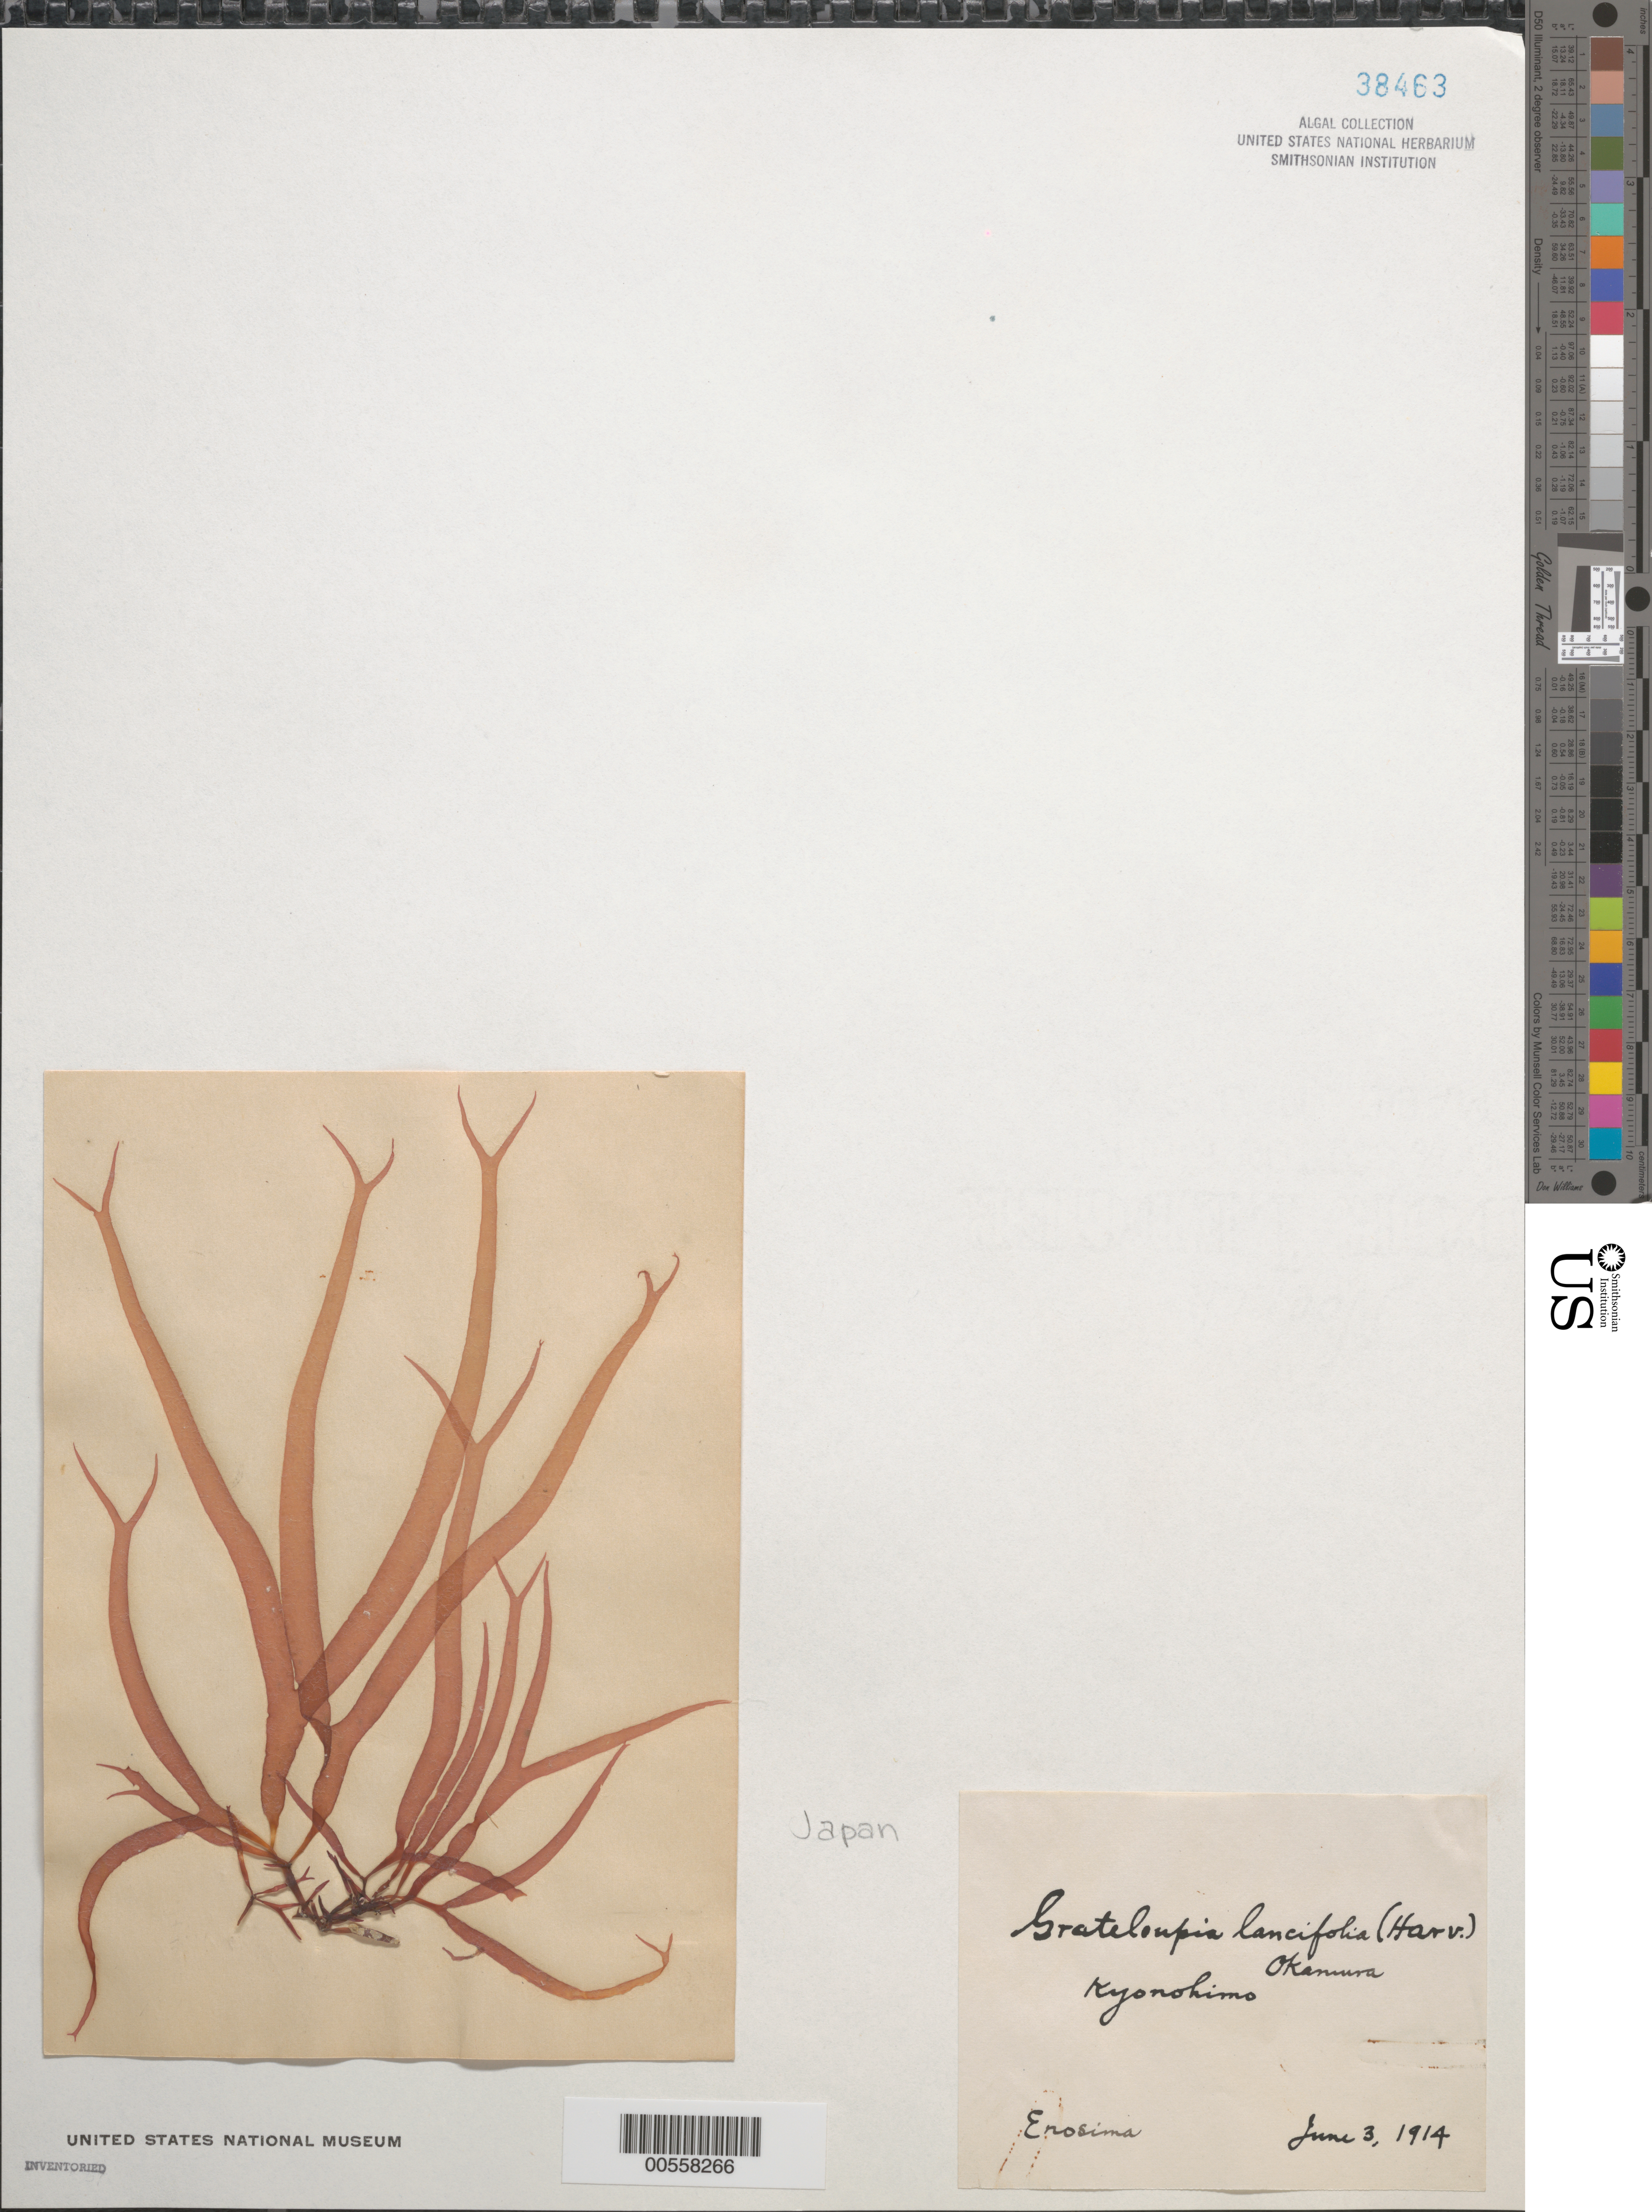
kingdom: Plantae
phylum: Rhodophyta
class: Florideophyceae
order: Halymeniales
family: Halymeniaceae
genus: Polyopes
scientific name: Polyopes lancifolius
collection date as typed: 03 Jun 1914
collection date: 1914-06-03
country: Japan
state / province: Kanagawa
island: Honshu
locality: Enoshima (Enosima)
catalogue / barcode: US 38463